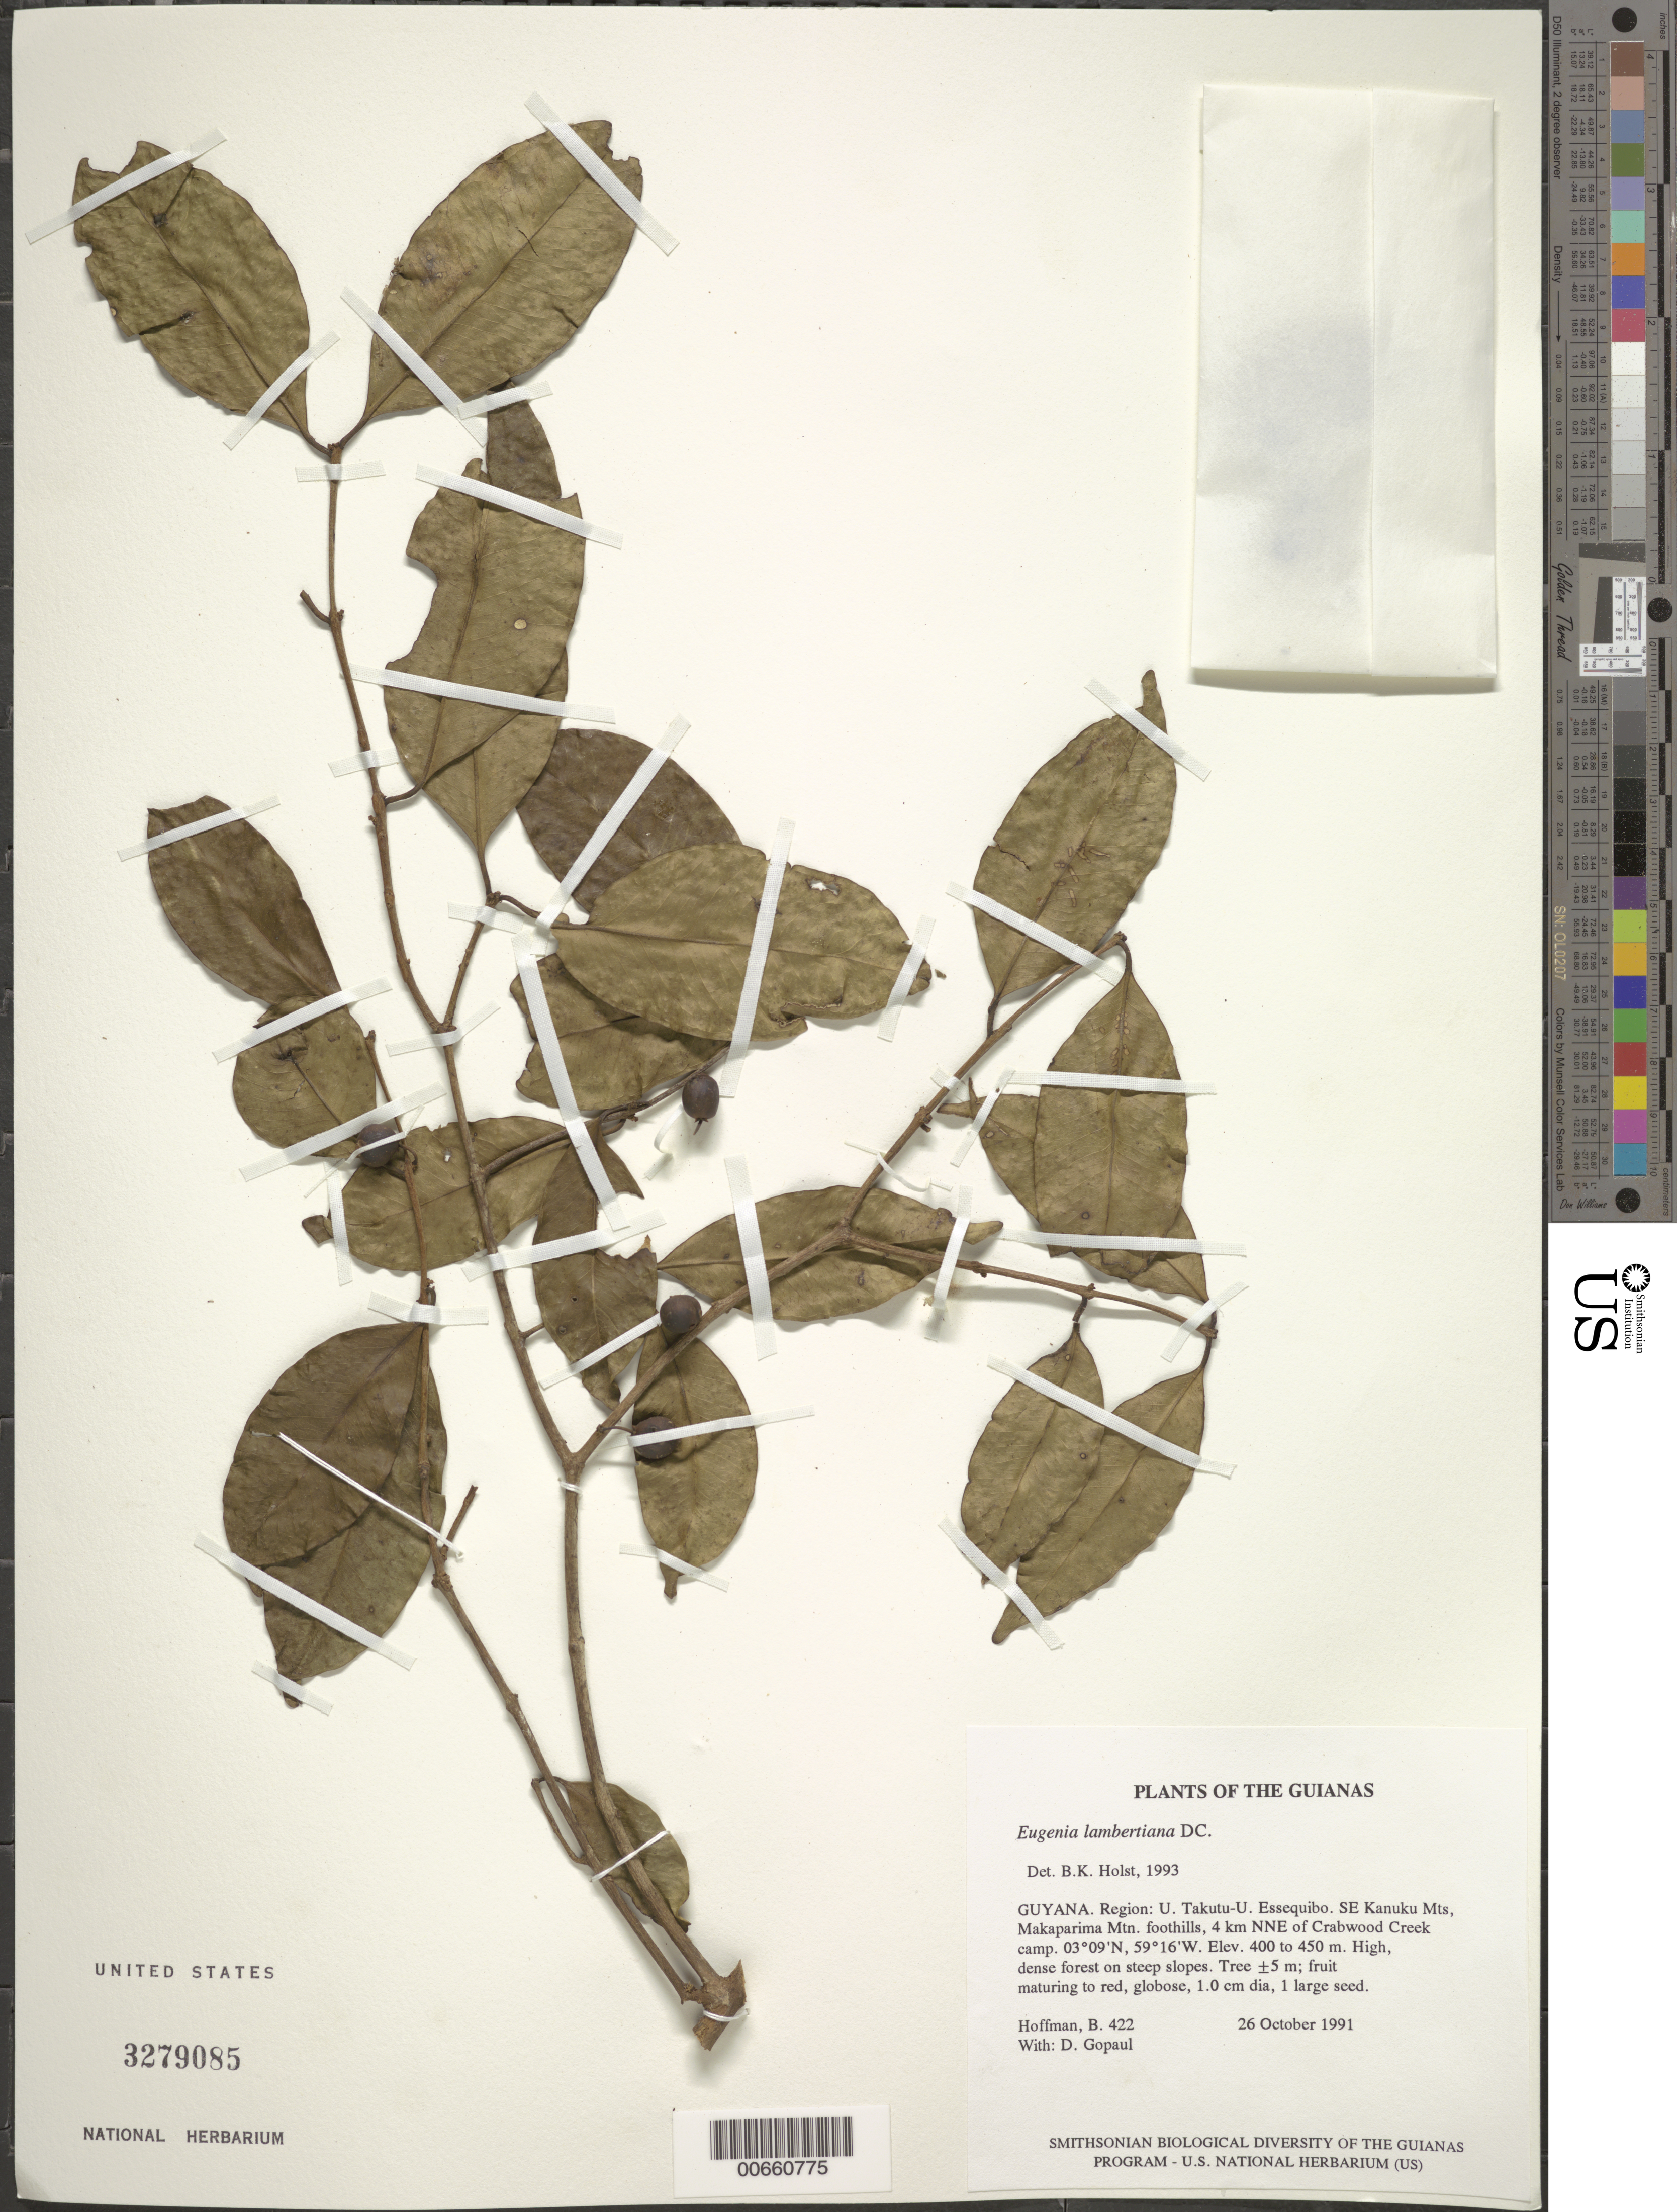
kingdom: Plantae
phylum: Tracheophyta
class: Magnoliopsida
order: Myrtales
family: Myrtaceae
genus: Eugenia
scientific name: Eugenia lambertiana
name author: DC.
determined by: Holst, Bruce K.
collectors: B. Hoffman & D. Gopaul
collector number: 422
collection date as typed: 26 October 1991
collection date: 1991-10-26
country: Guyana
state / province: U. Takutu-U. Essequibo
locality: SE Kanuku Mts, Makaparima Mountain foothills, 4 km NNE of Crabwood Creek camp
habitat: High, dense forest on steep slopes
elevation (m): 400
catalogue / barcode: US 3279085